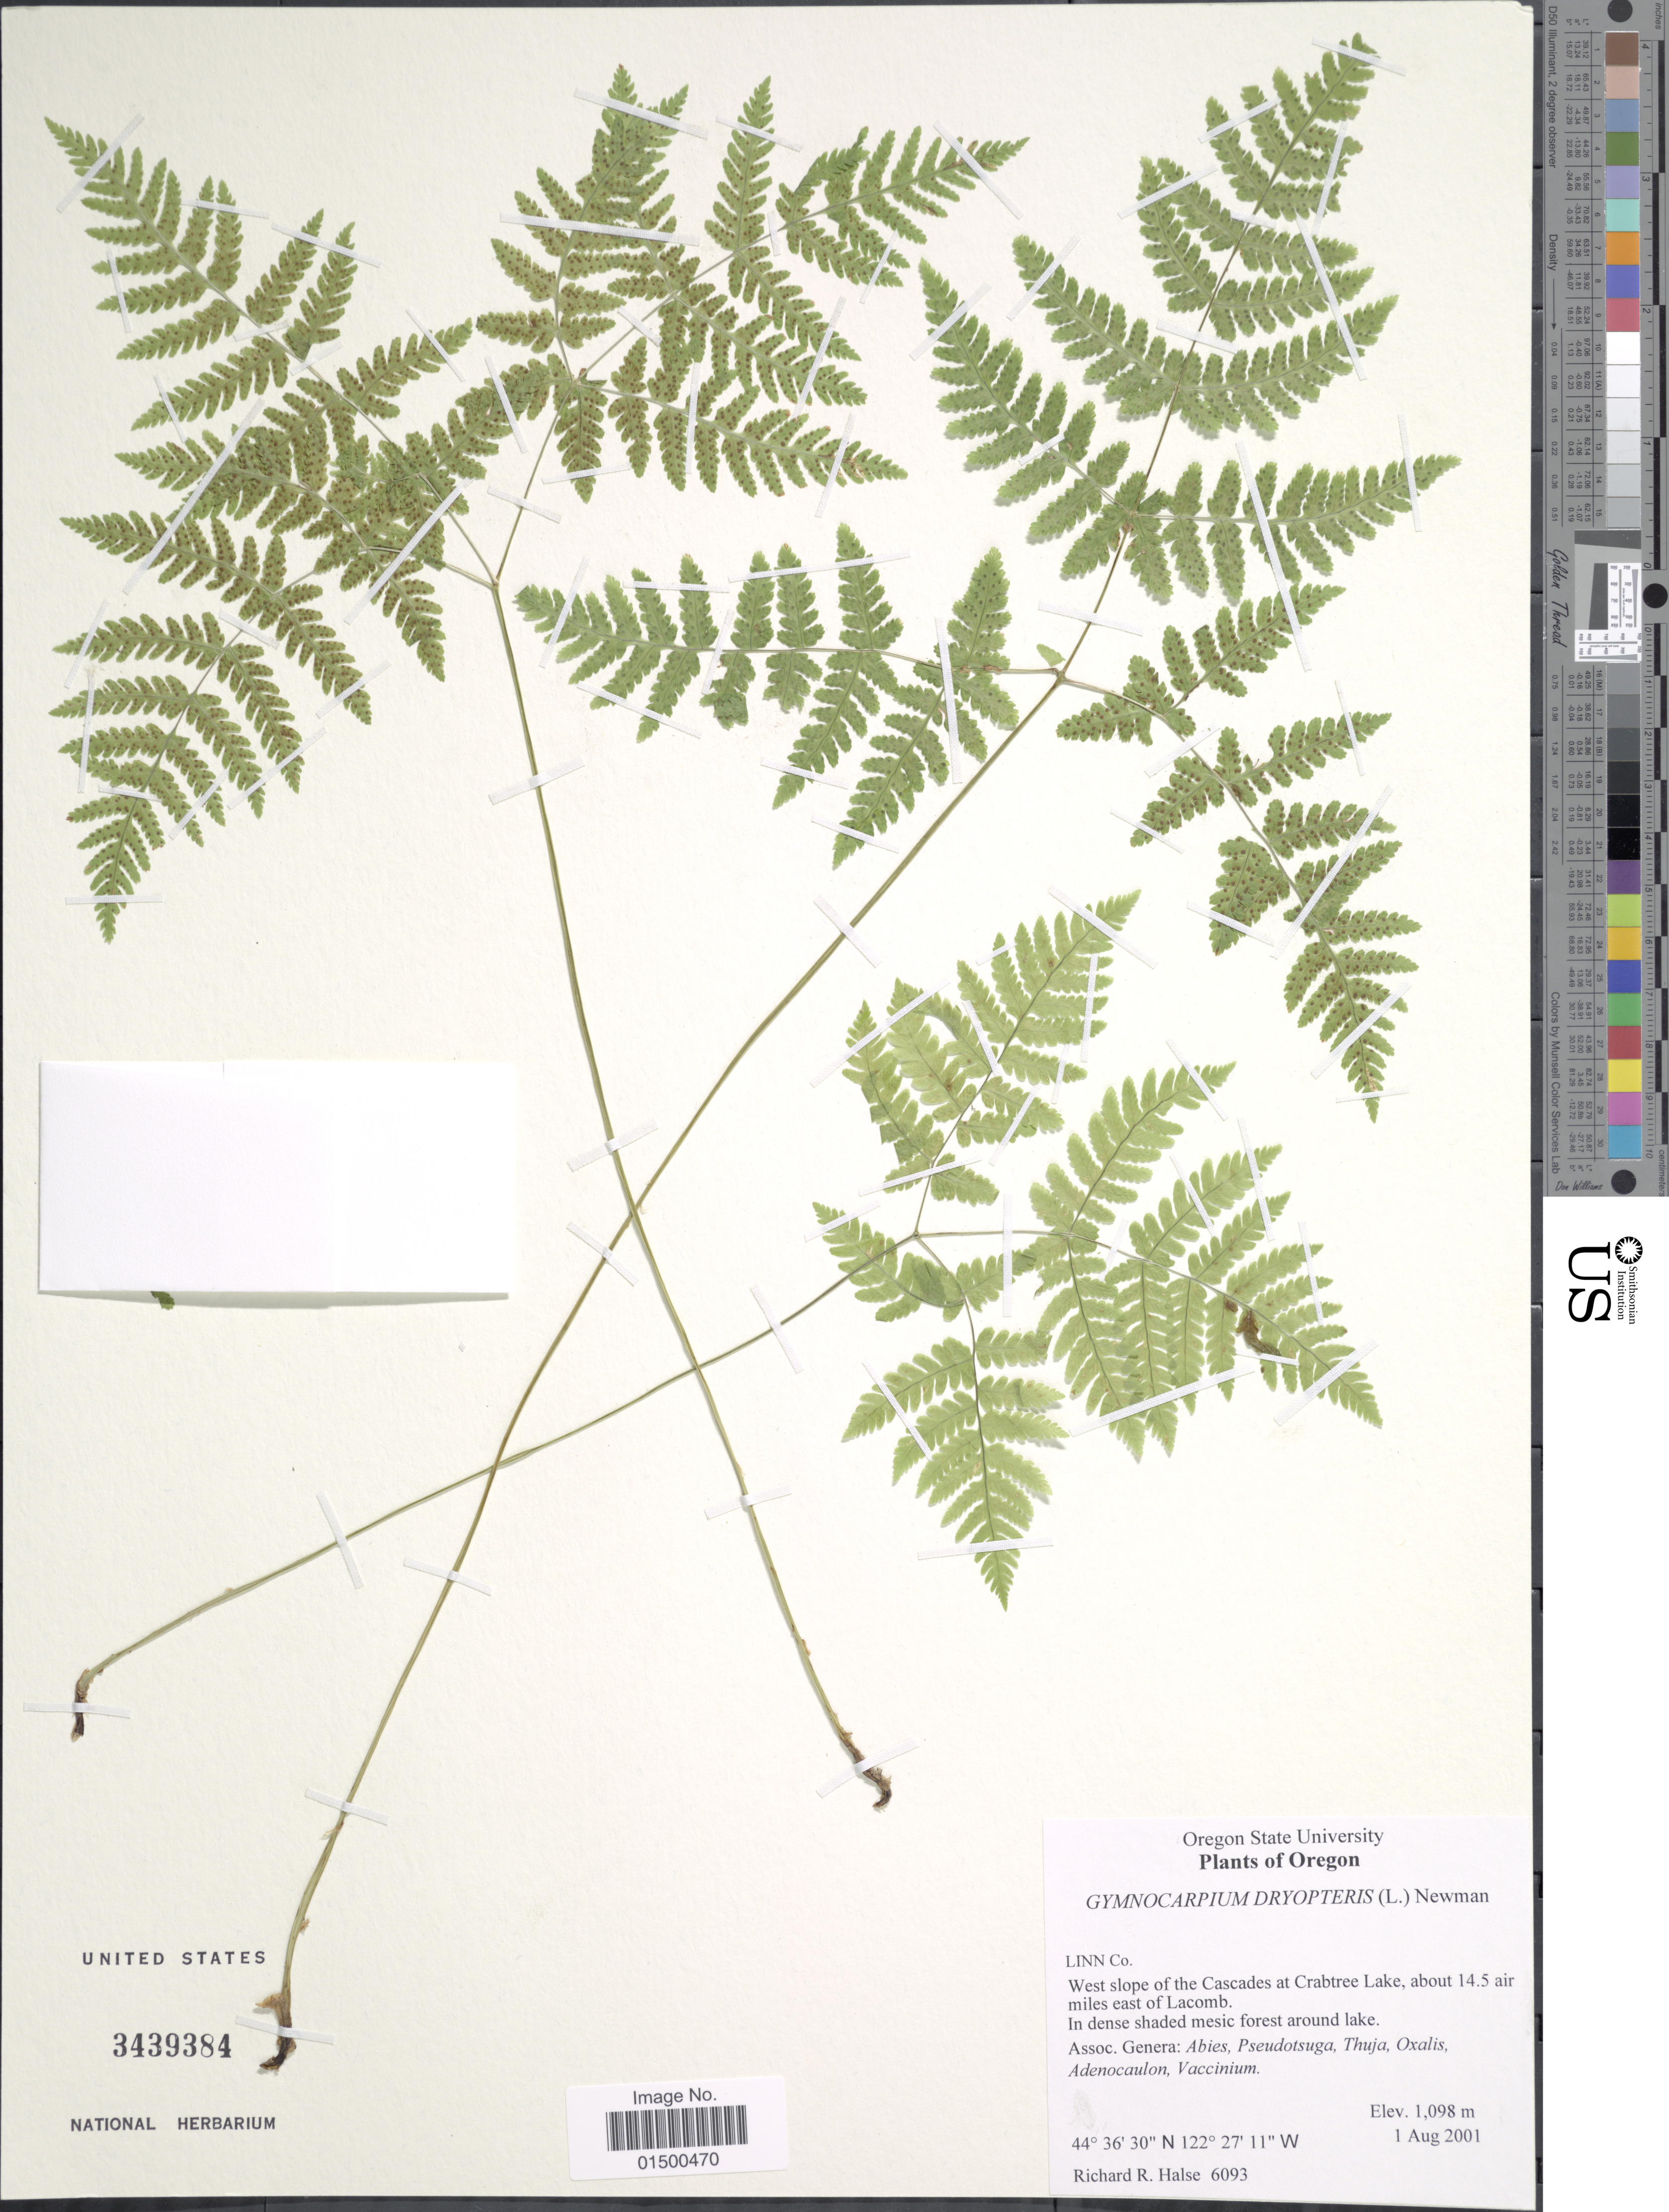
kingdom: Plantae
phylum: Tracheophyta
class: Polypodiopsida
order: Polypodiales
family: Cystopteridaceae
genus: Gymnocarpium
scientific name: Gymnocarpium dryopteris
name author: (L.) Newman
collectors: R. Halse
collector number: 6093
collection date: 2001-08-01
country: United States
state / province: Oregon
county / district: Linn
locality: Linn Co.. West slope of the Cascades at Crabtree Lake, about 14.5 air miles east of Lacomb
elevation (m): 1098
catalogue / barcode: US 3439384